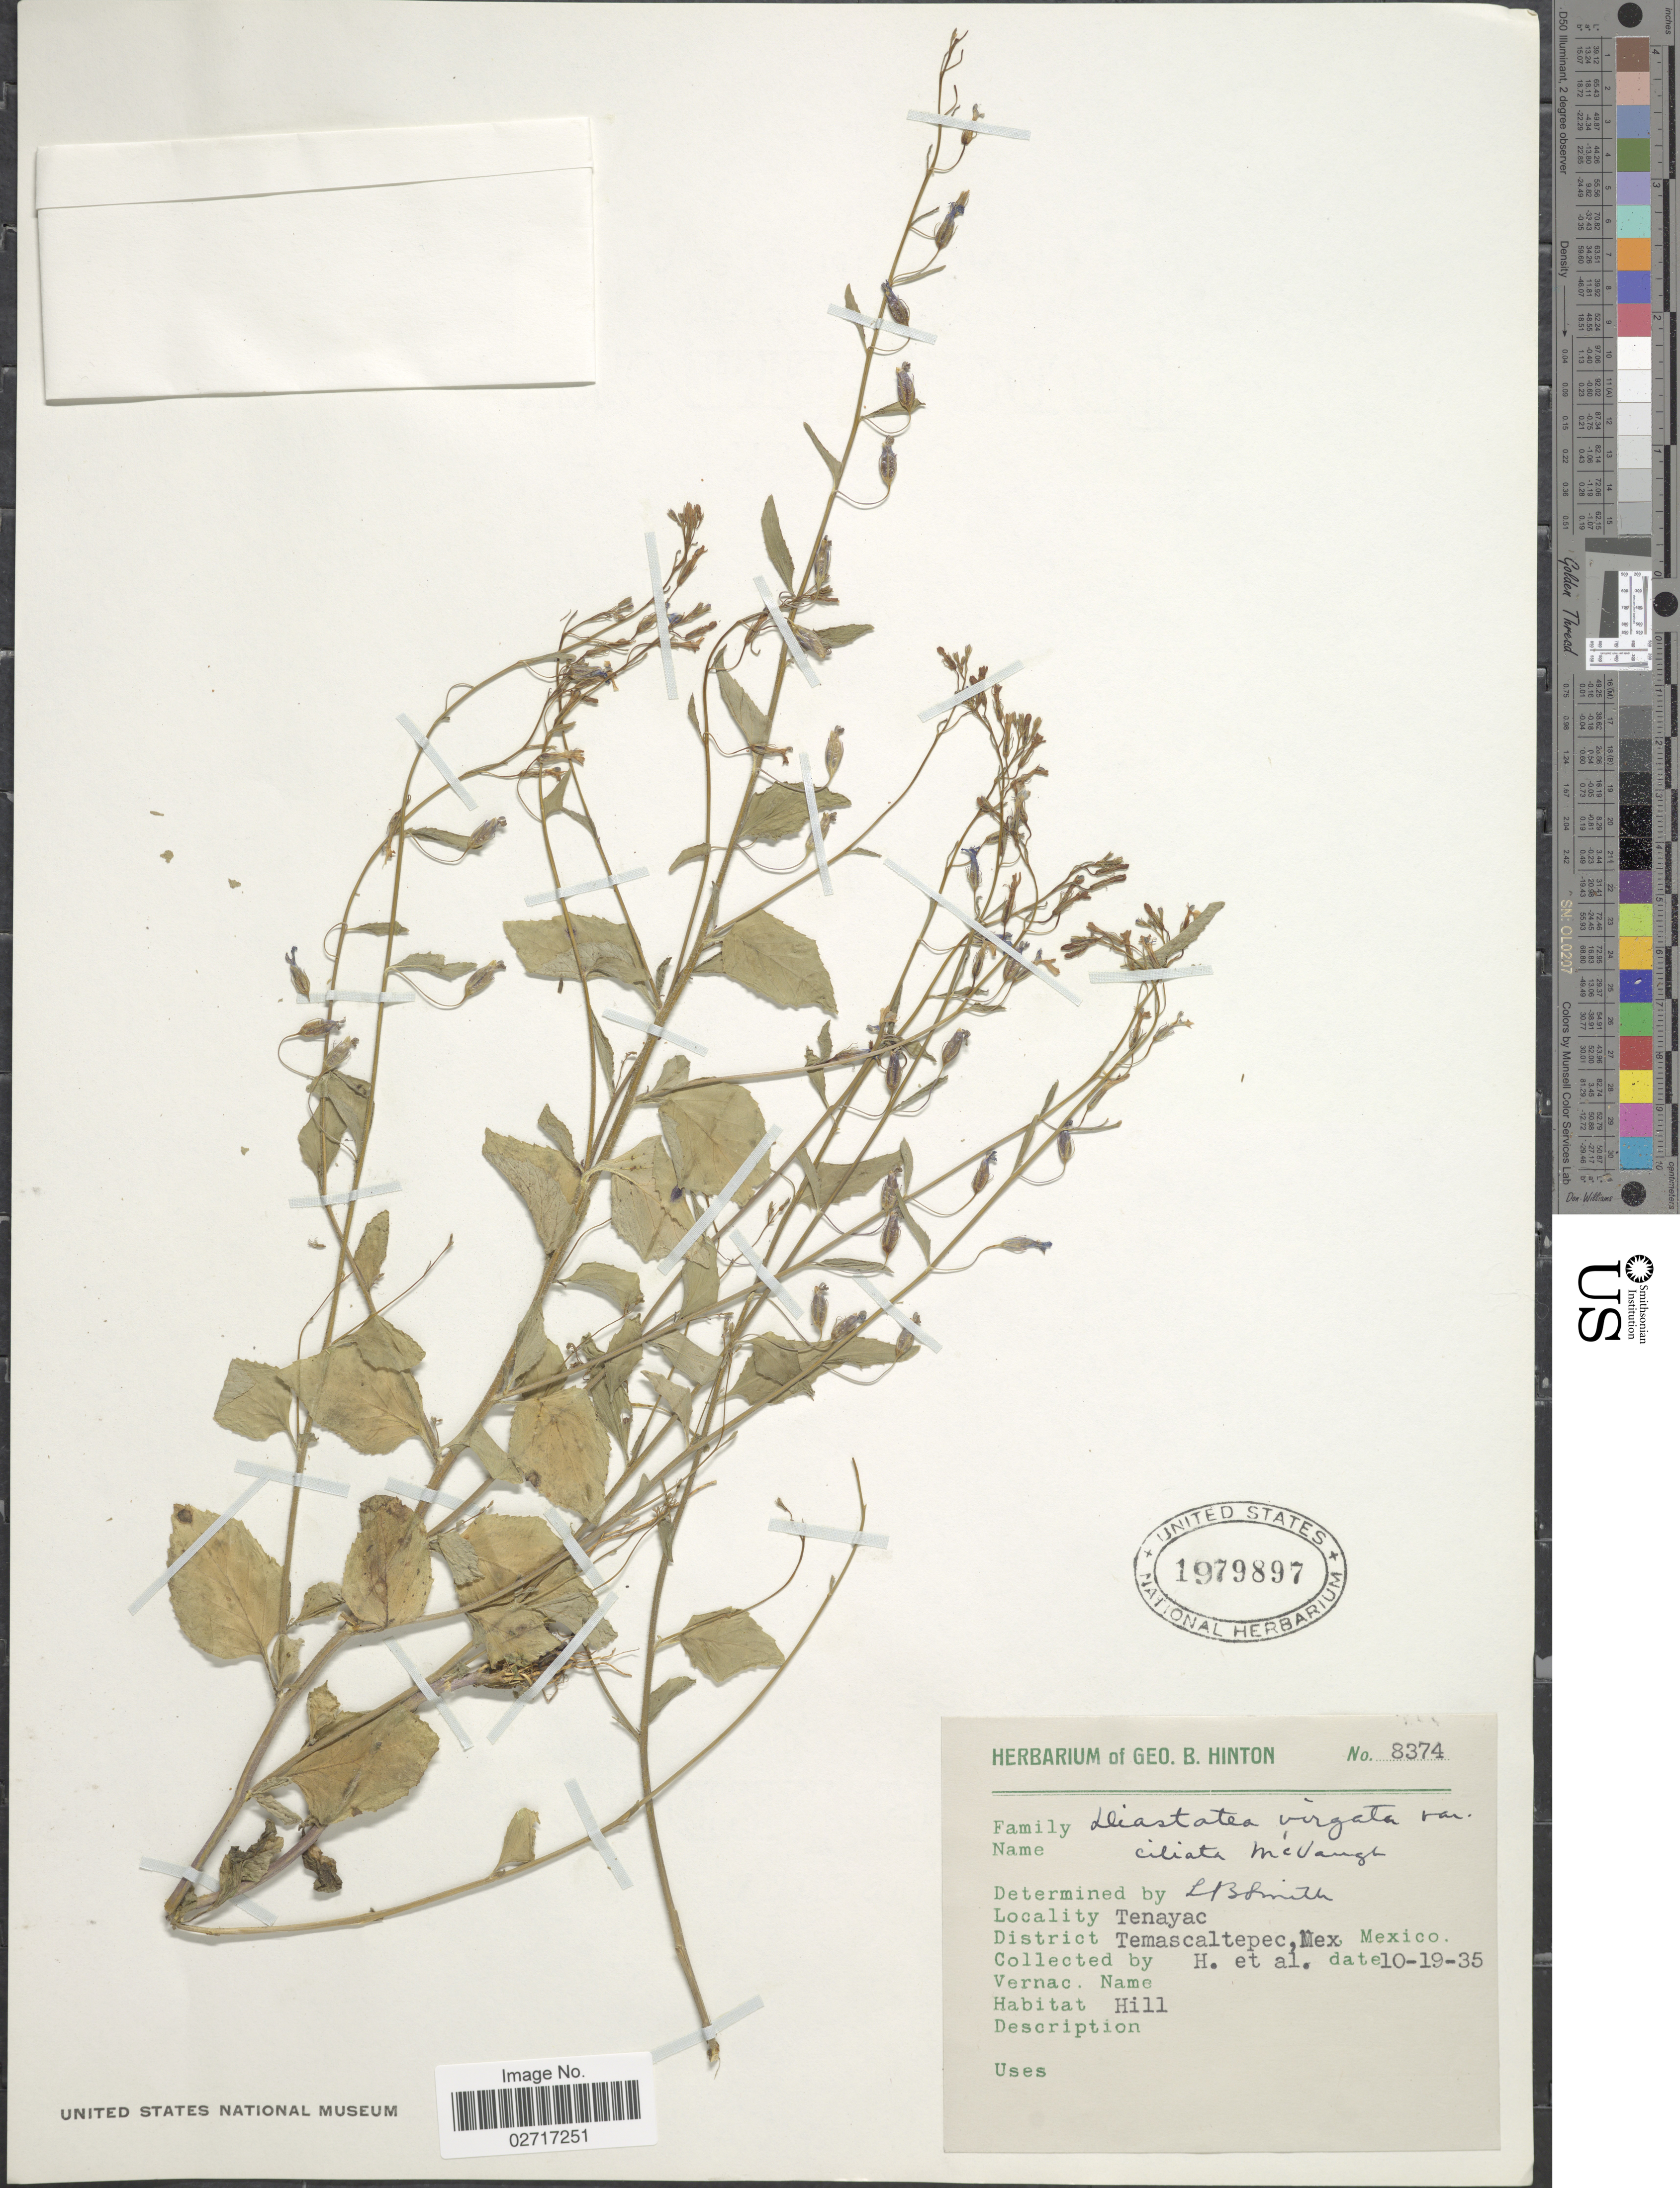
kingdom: Plantae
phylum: Tracheophyta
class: Magnoliopsida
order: Asterales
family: Campanulaceae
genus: Diastatea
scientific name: Diastatea virgata var. ciliata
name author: McVaugh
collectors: G. B. Hinton & et al.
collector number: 8374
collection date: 1935-10-19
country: Mexico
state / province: México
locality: Tenayac, District Temascaltepec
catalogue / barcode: US 1979897